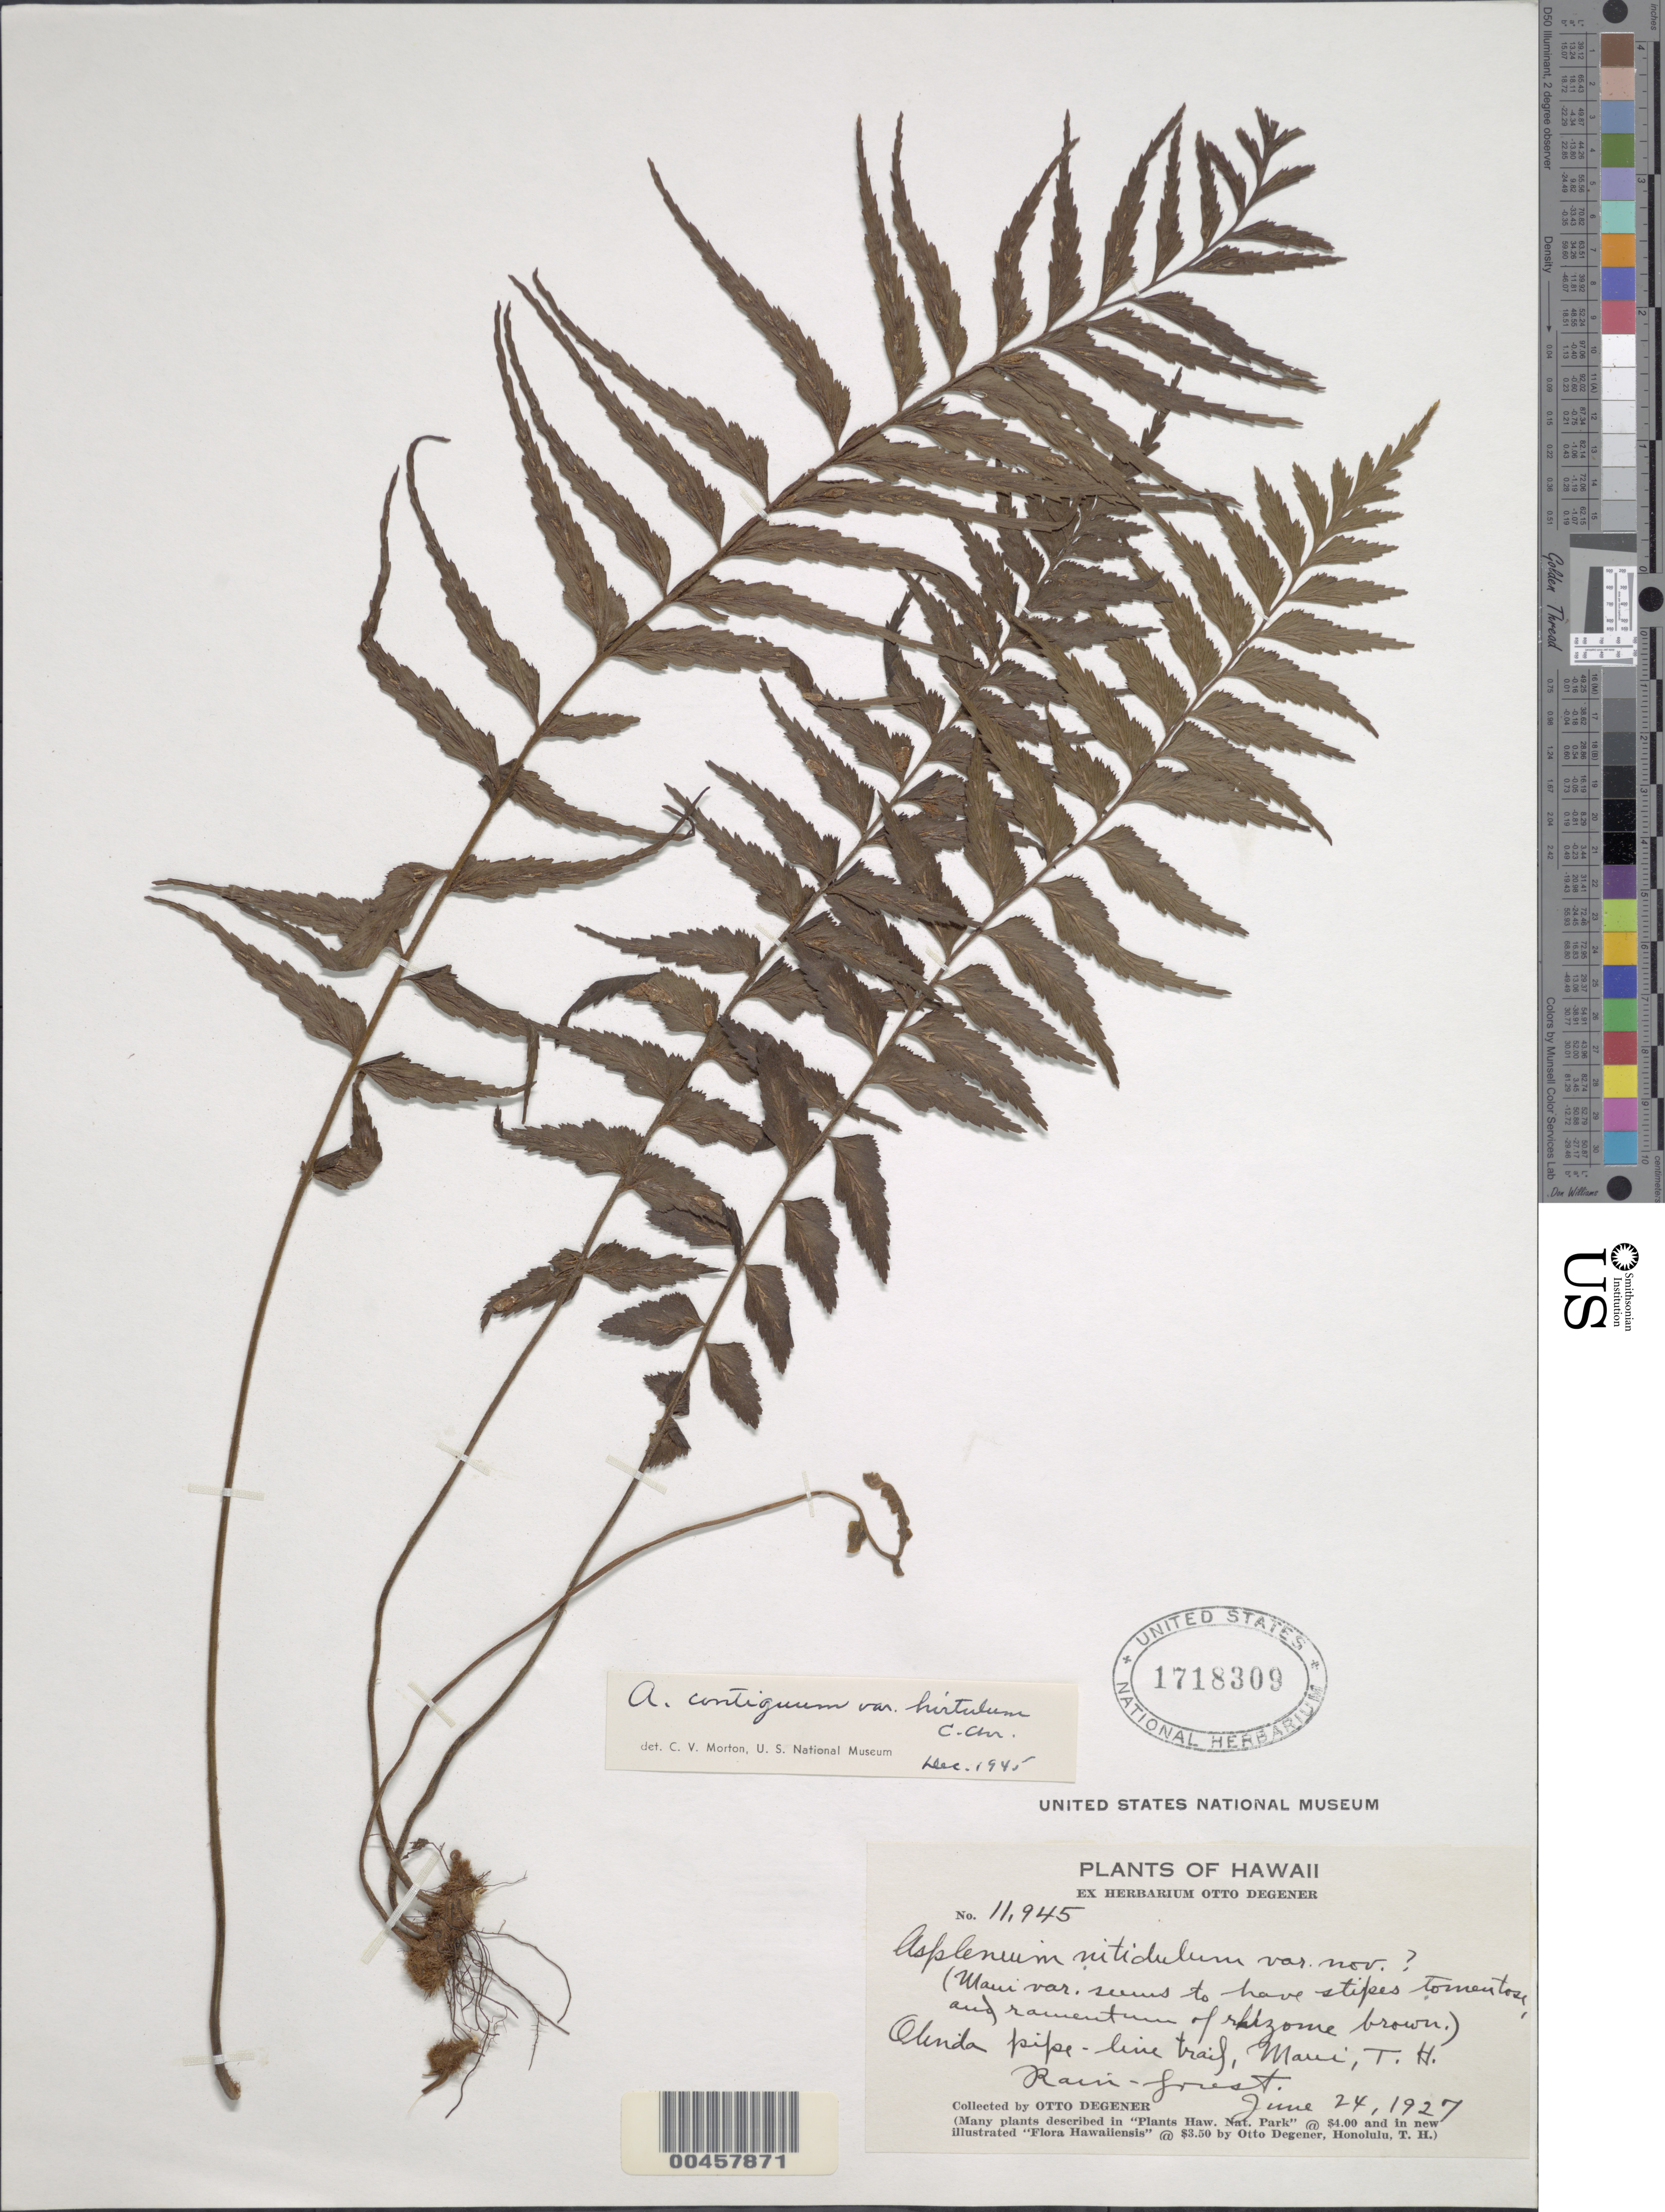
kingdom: Plantae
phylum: Tracheophyta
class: Polypodiopsida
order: Polypodiales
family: Aspleniaceae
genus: Asplenium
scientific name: Asplenium contiguum var. hirtulum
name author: C. Chr.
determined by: Morton, C. V.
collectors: O. Degener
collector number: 11945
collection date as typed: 24 Jun 1927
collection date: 1927-06-24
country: United States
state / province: Hawaii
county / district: Maui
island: Maui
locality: Olinda pipe-line trail, Maui, T.H.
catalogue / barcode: US 1718309